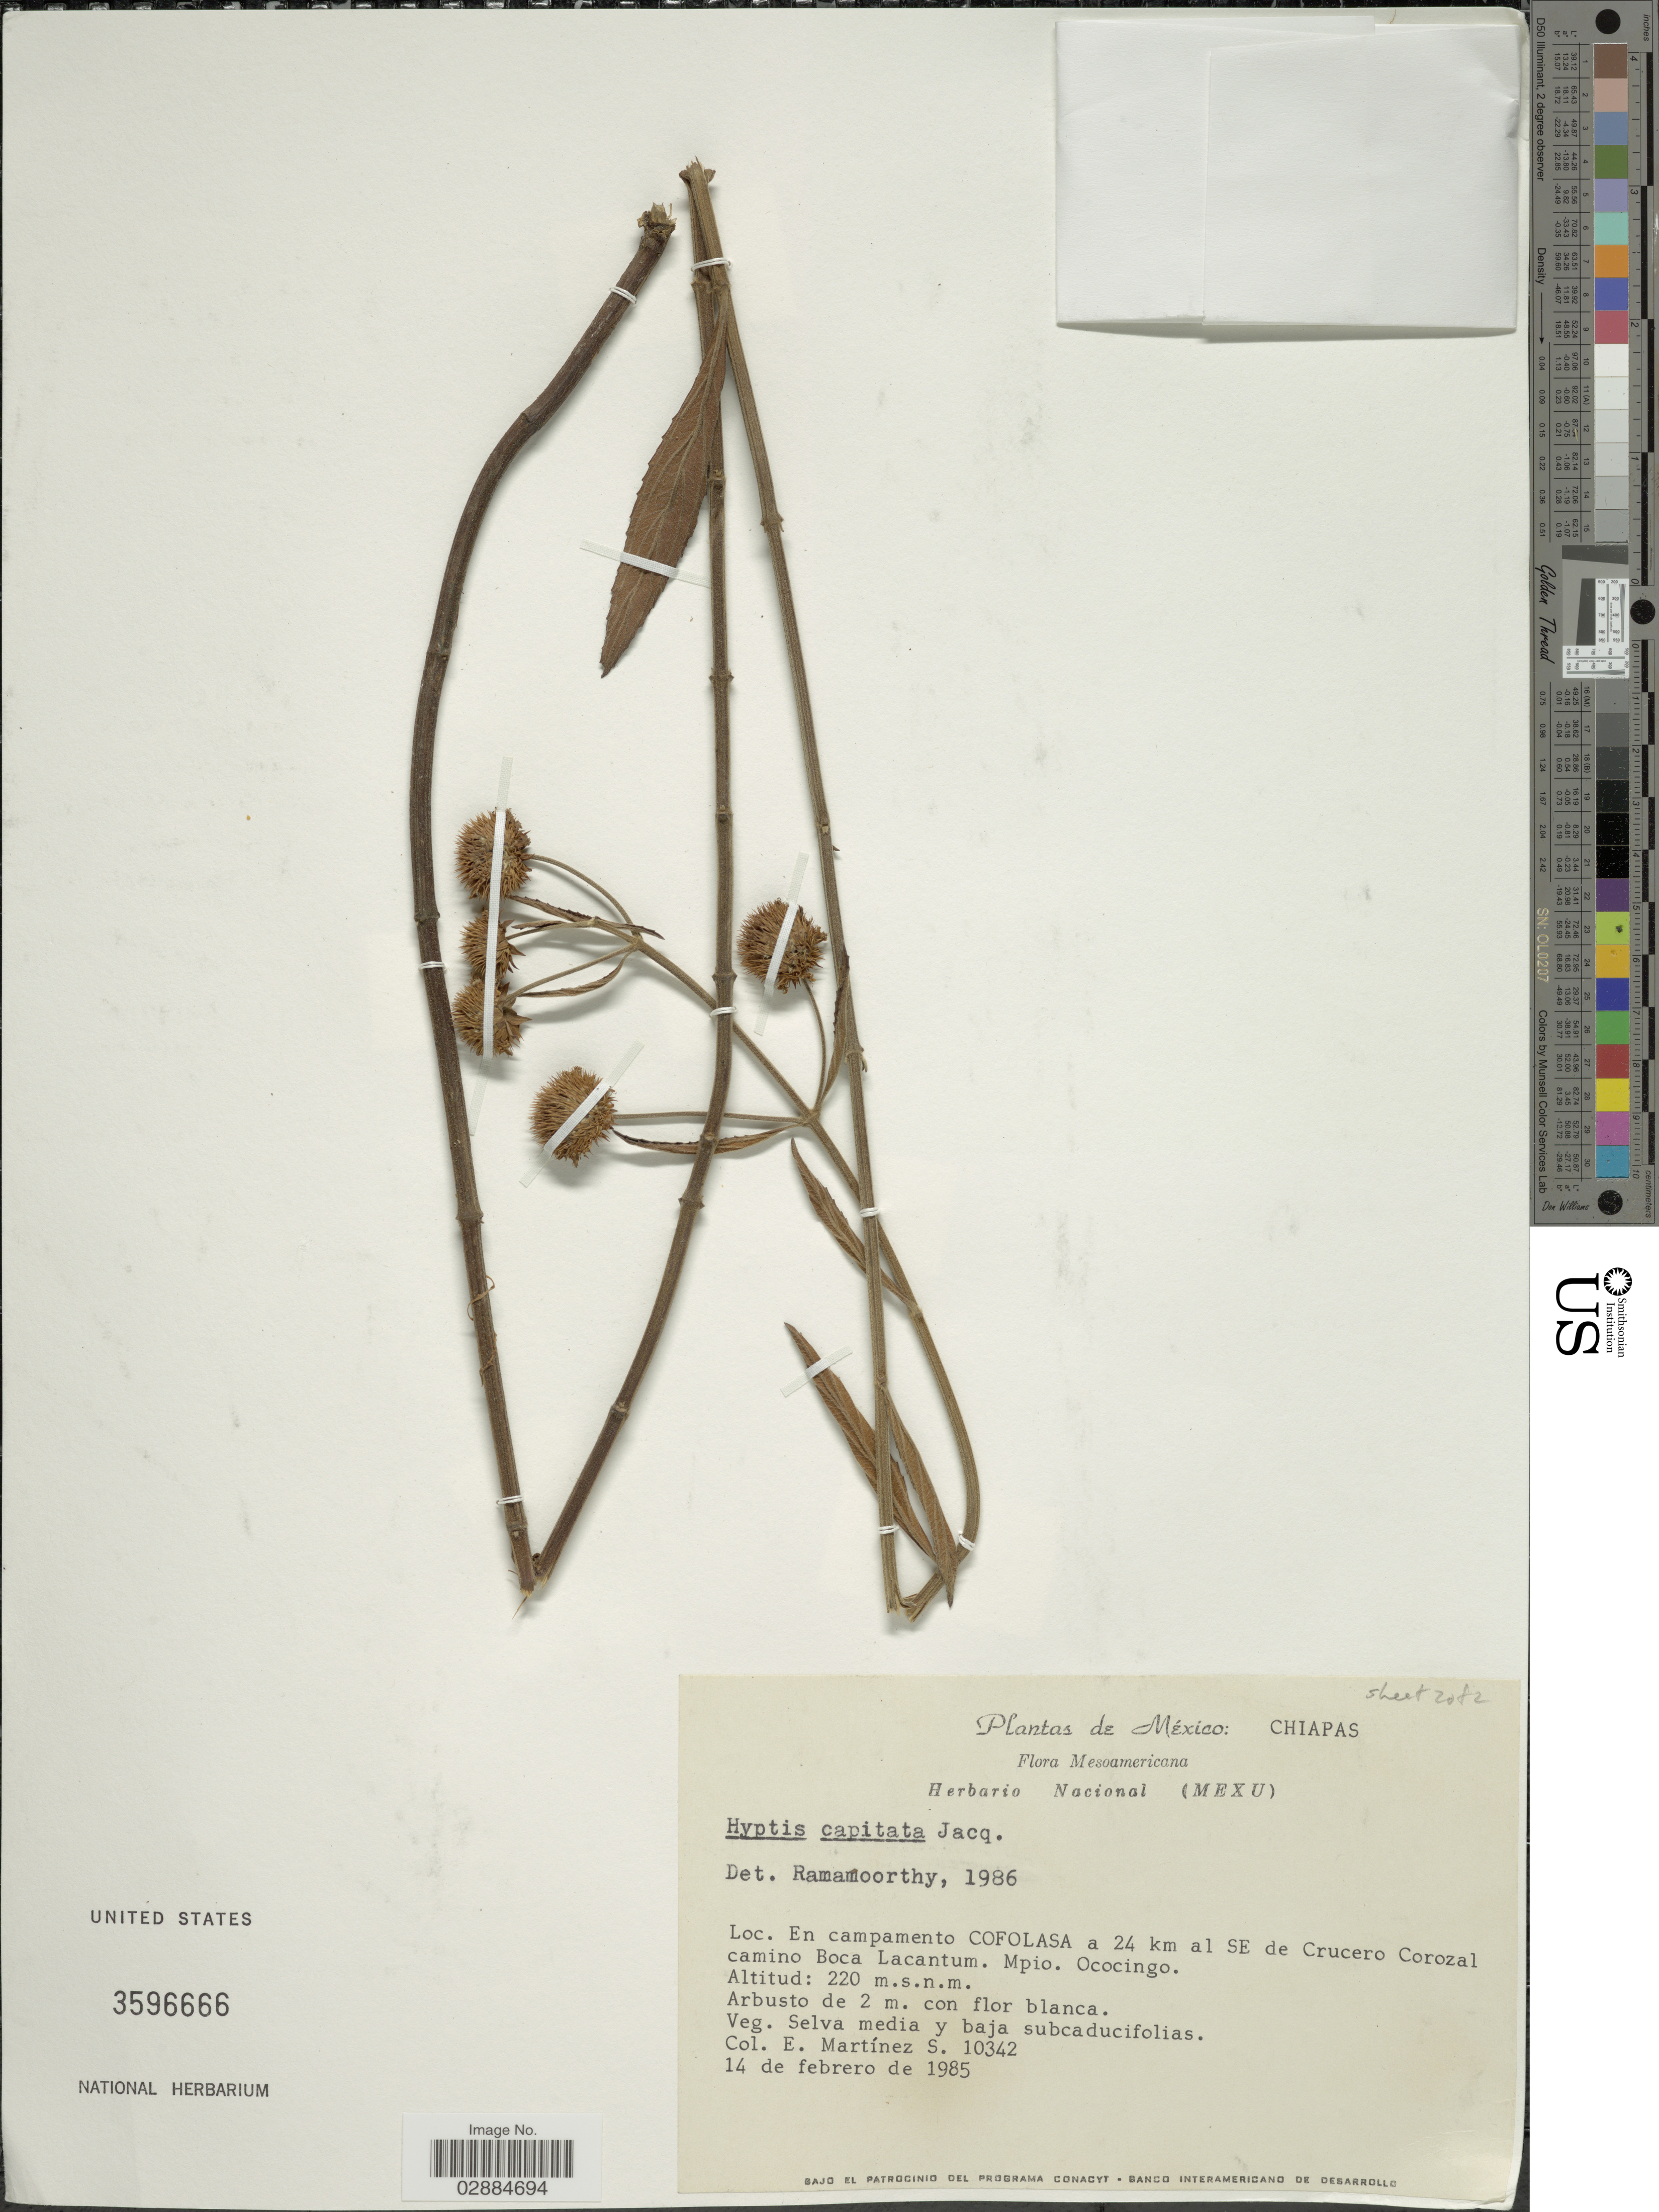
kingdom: Plantae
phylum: Tracheophyta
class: Magnoliopsida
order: Lamiales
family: Lamiaceae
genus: Hyptis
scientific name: Hyptis capitata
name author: Jacq.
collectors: E. M. Martínez S.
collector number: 10342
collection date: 1985-02-14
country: Mexico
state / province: Chiapas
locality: En campamento Cofolasa a 24 km al SE de Crucero Corozal camino Boca Lacantum, Mpio. Ococingo.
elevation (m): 220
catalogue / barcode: US 3596666